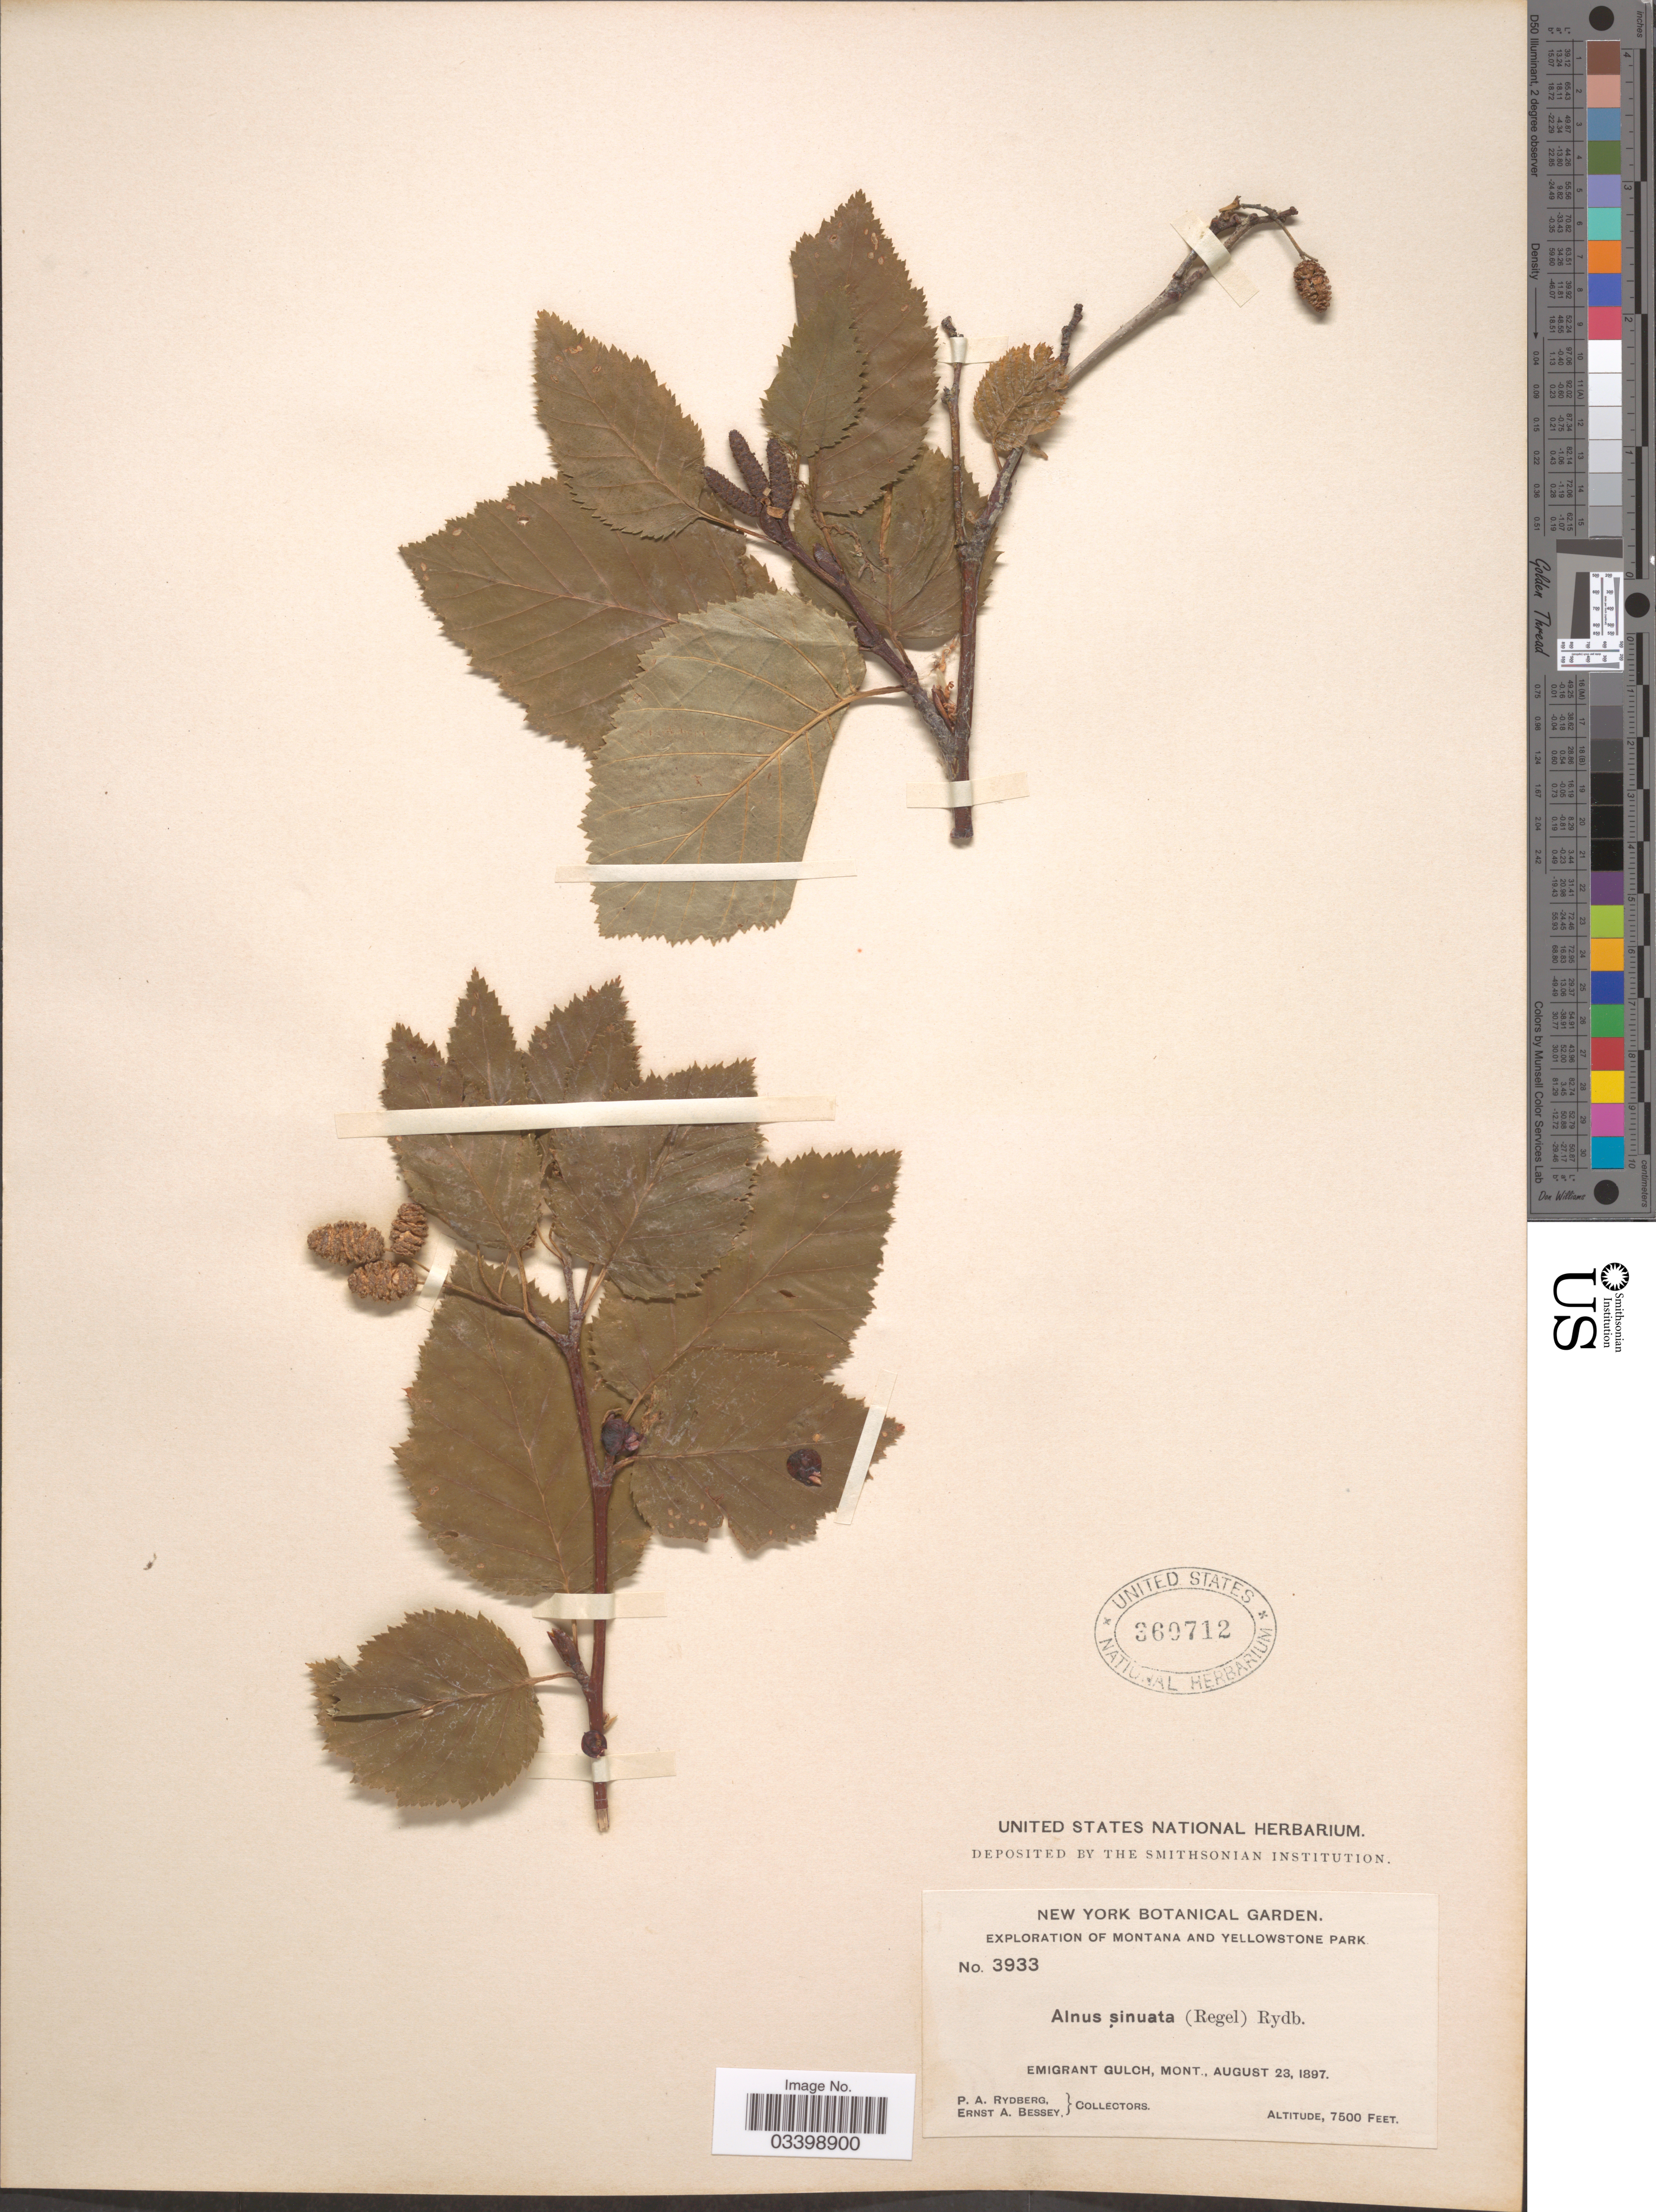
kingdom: Plantae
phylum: Tracheophyta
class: Magnoliopsida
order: Fagales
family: Betulaceae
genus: Alnus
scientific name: Alnus viridis subsp. sinuata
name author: Regel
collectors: P. A. Rydberg & E. A. Bessey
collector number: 3933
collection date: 1897-08-23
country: United States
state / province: Montana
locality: Yellowstone Park. Emigrant Gulch.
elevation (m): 2286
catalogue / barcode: US 360712